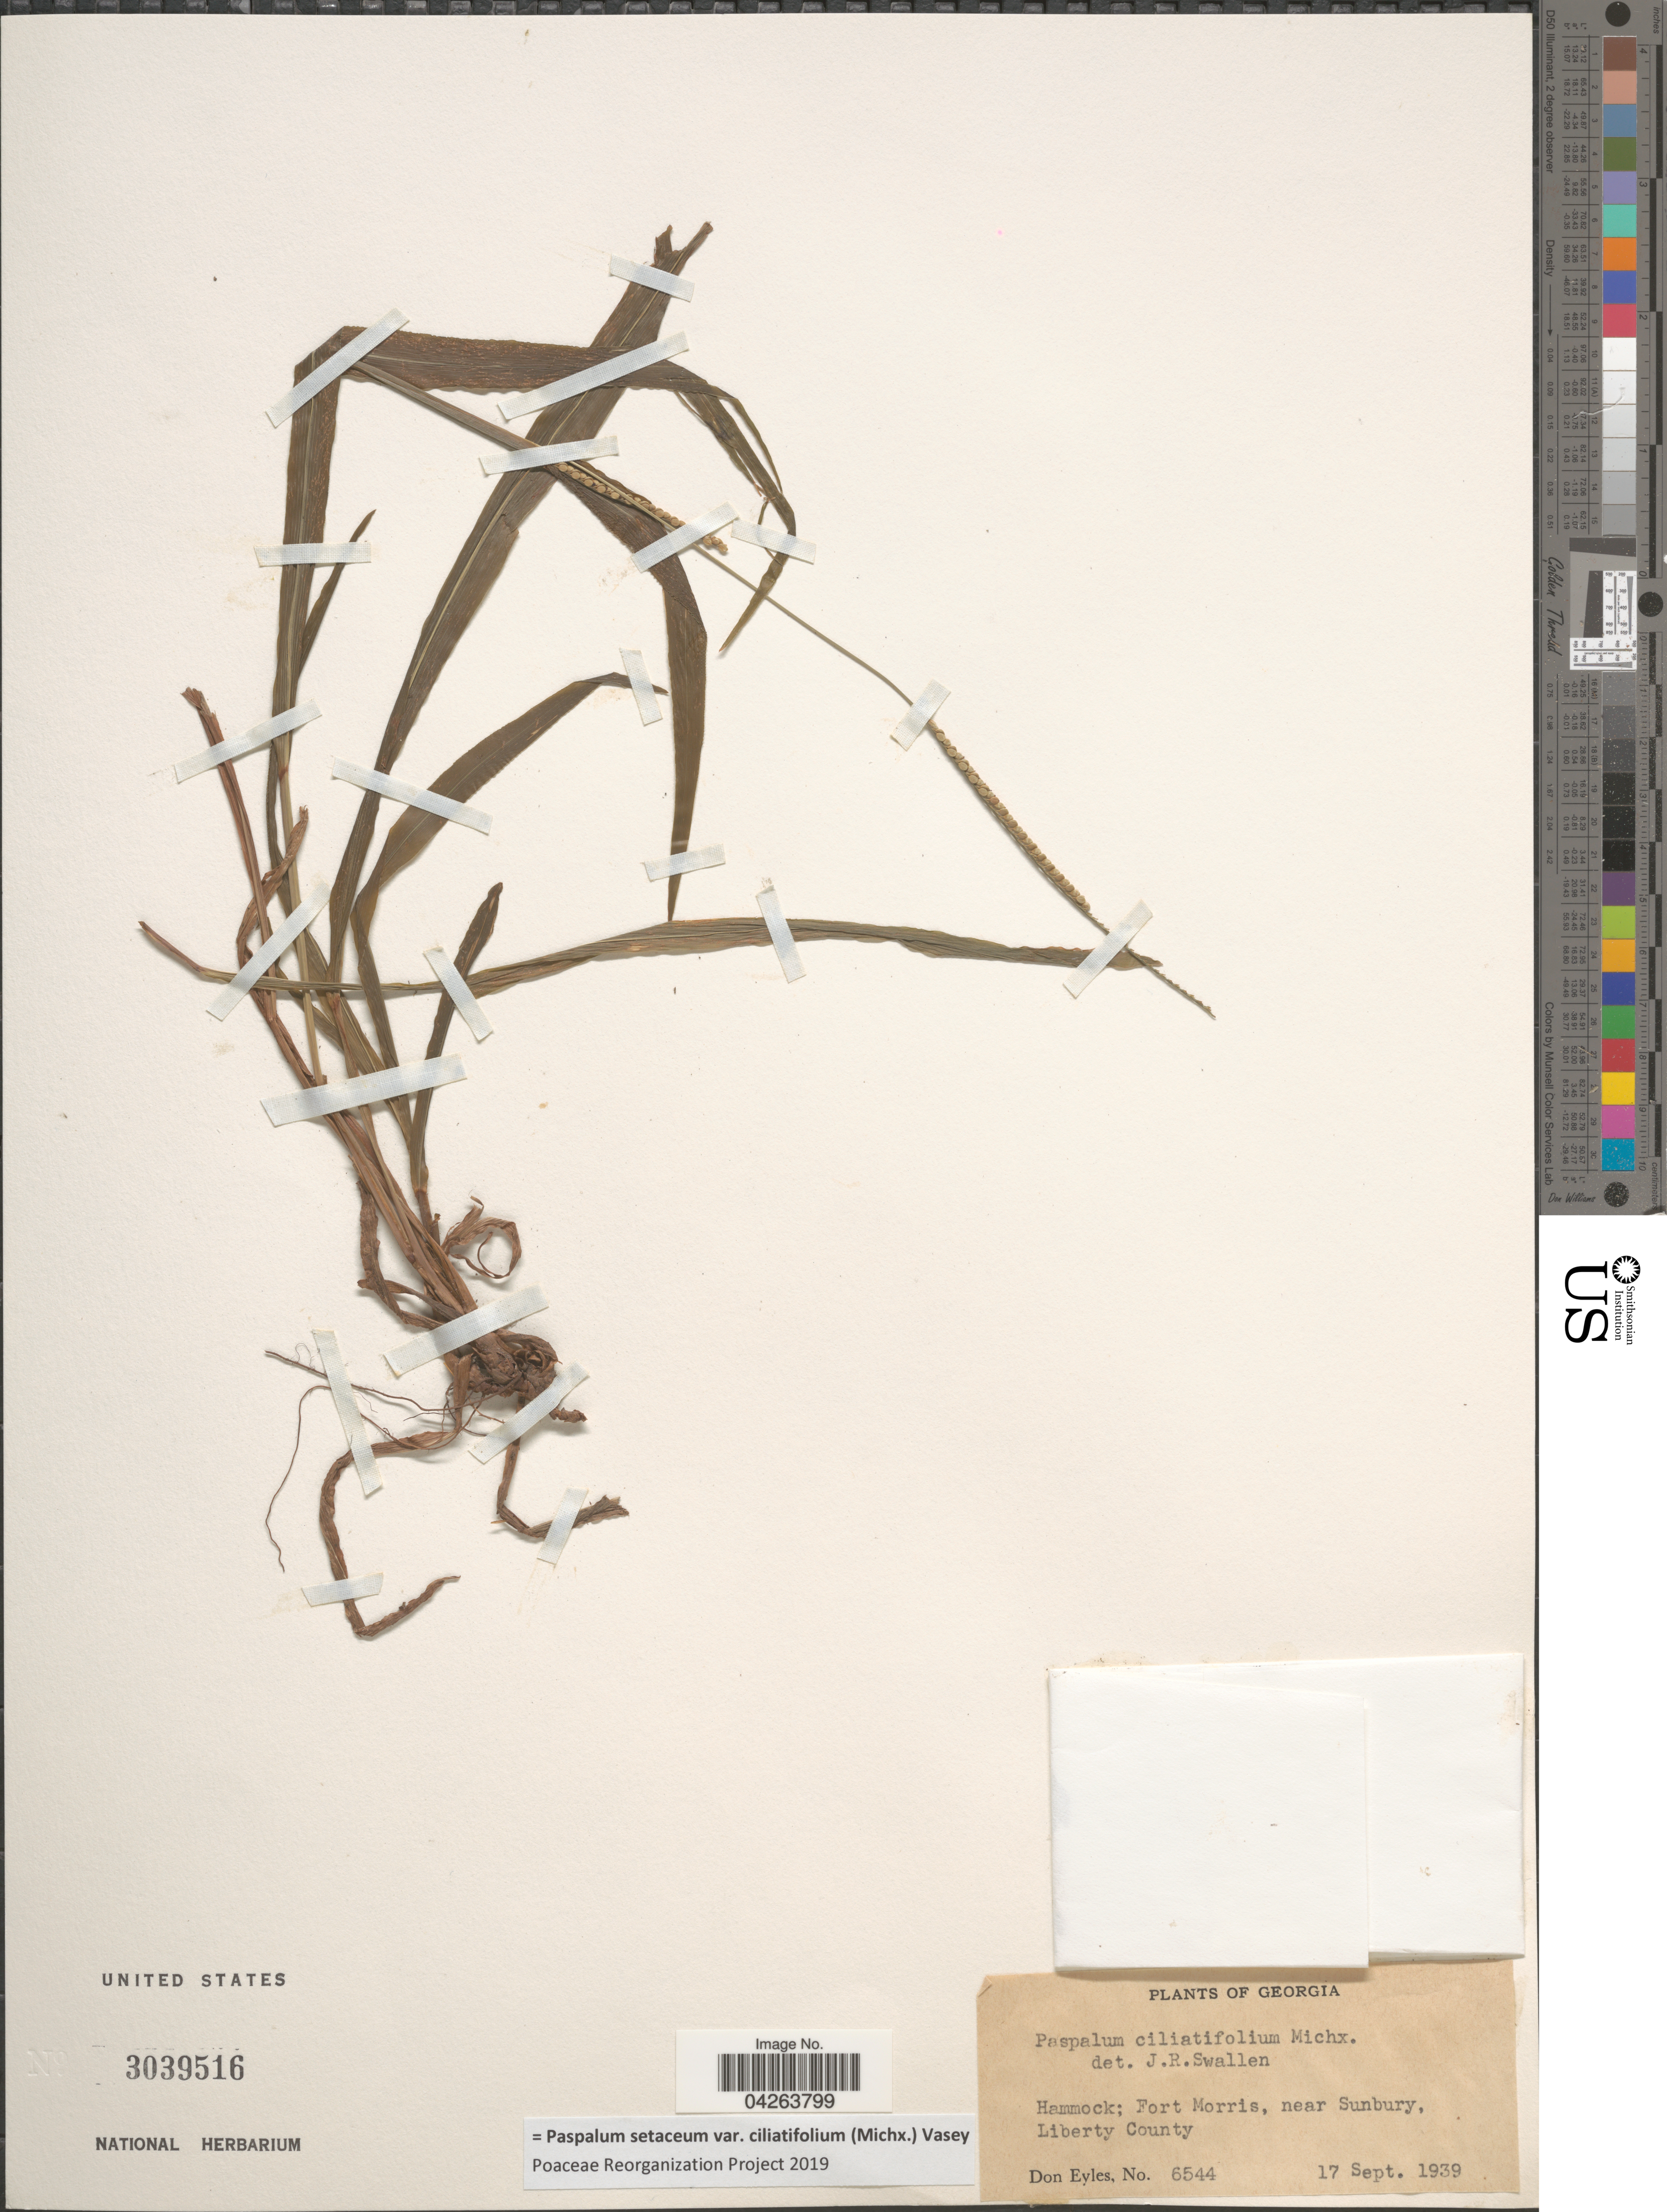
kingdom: Plantae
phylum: Tracheophyta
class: Liliopsida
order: Poales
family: Poaceae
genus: Paspalum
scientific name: Paspalum setaceum var. ciliatifolium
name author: (Michx.) Vasey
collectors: D. Eyles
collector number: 6544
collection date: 1939-09-17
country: United States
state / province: Georgia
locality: Hammock; Fort Morris, near Sunbury, Liberty County.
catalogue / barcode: US 3039516